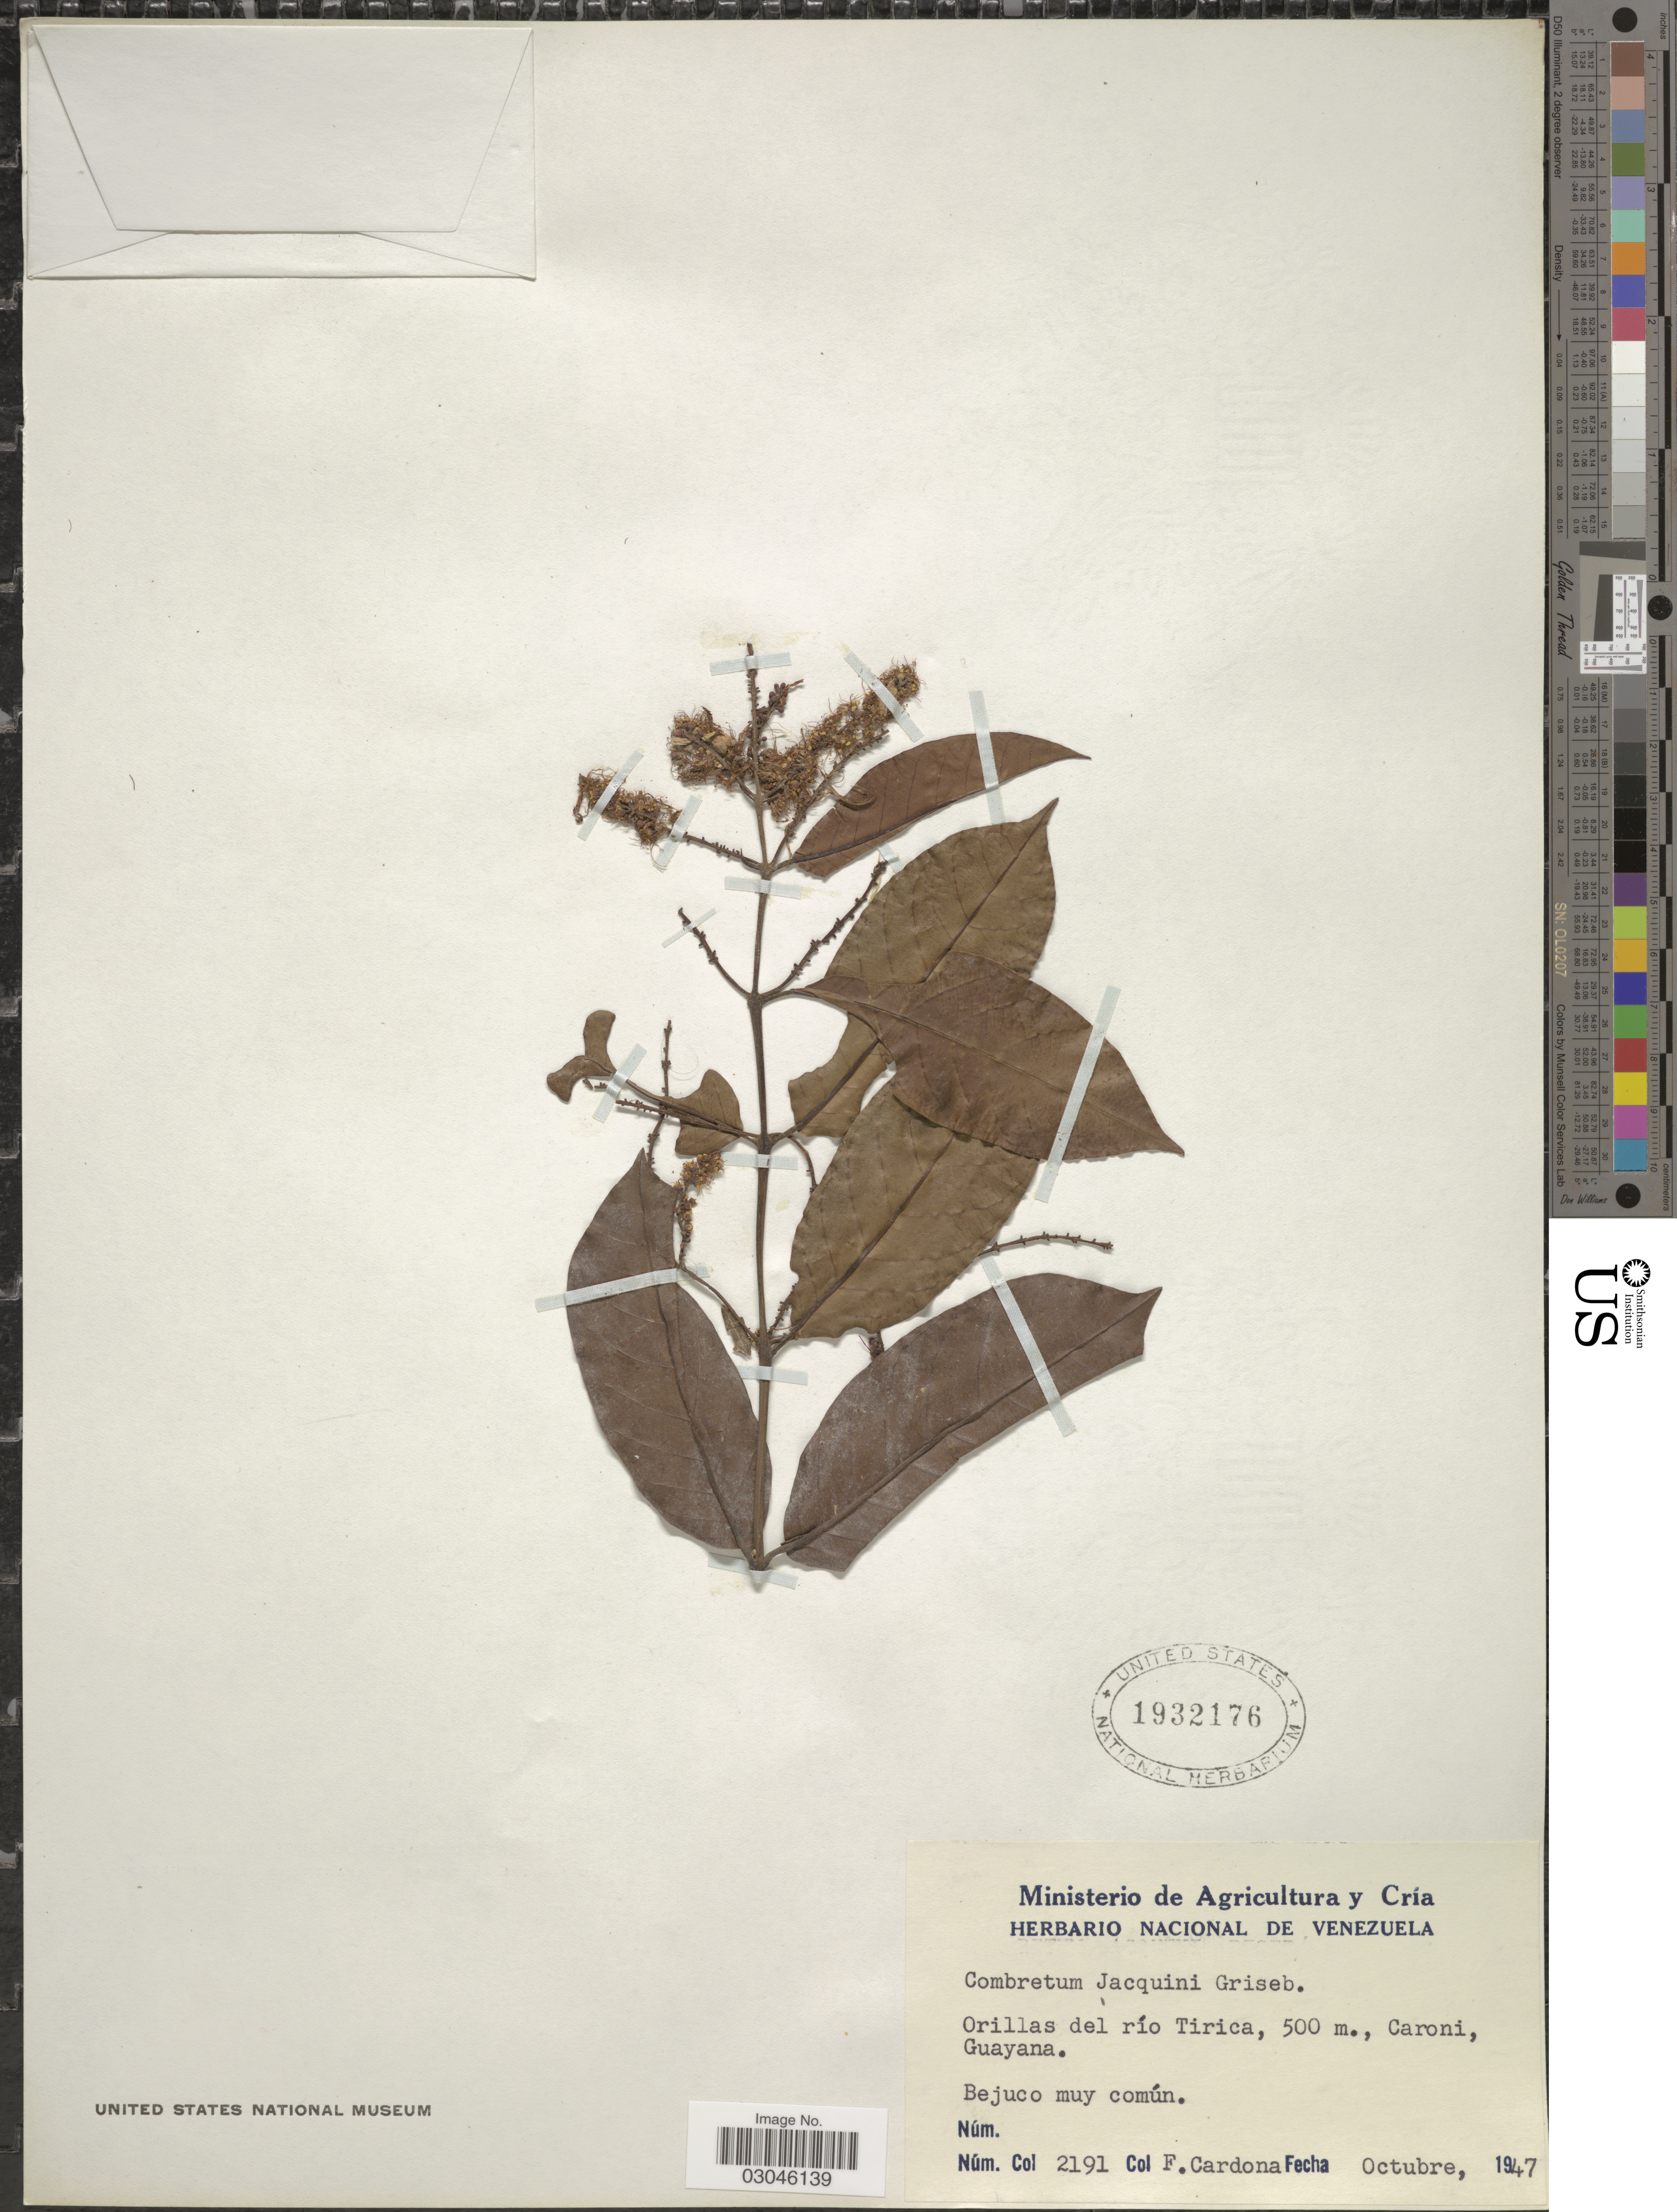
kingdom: Plantae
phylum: Tracheophyta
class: Magnoliopsida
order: Myrtales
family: Combretaceae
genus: Combretum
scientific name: Combretum laxum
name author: Jacq.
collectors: F. Cardona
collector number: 2191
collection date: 1947-10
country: Venezuela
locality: Orillas del río Tirica, Caroni, Guayana.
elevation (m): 500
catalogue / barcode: US 1932176